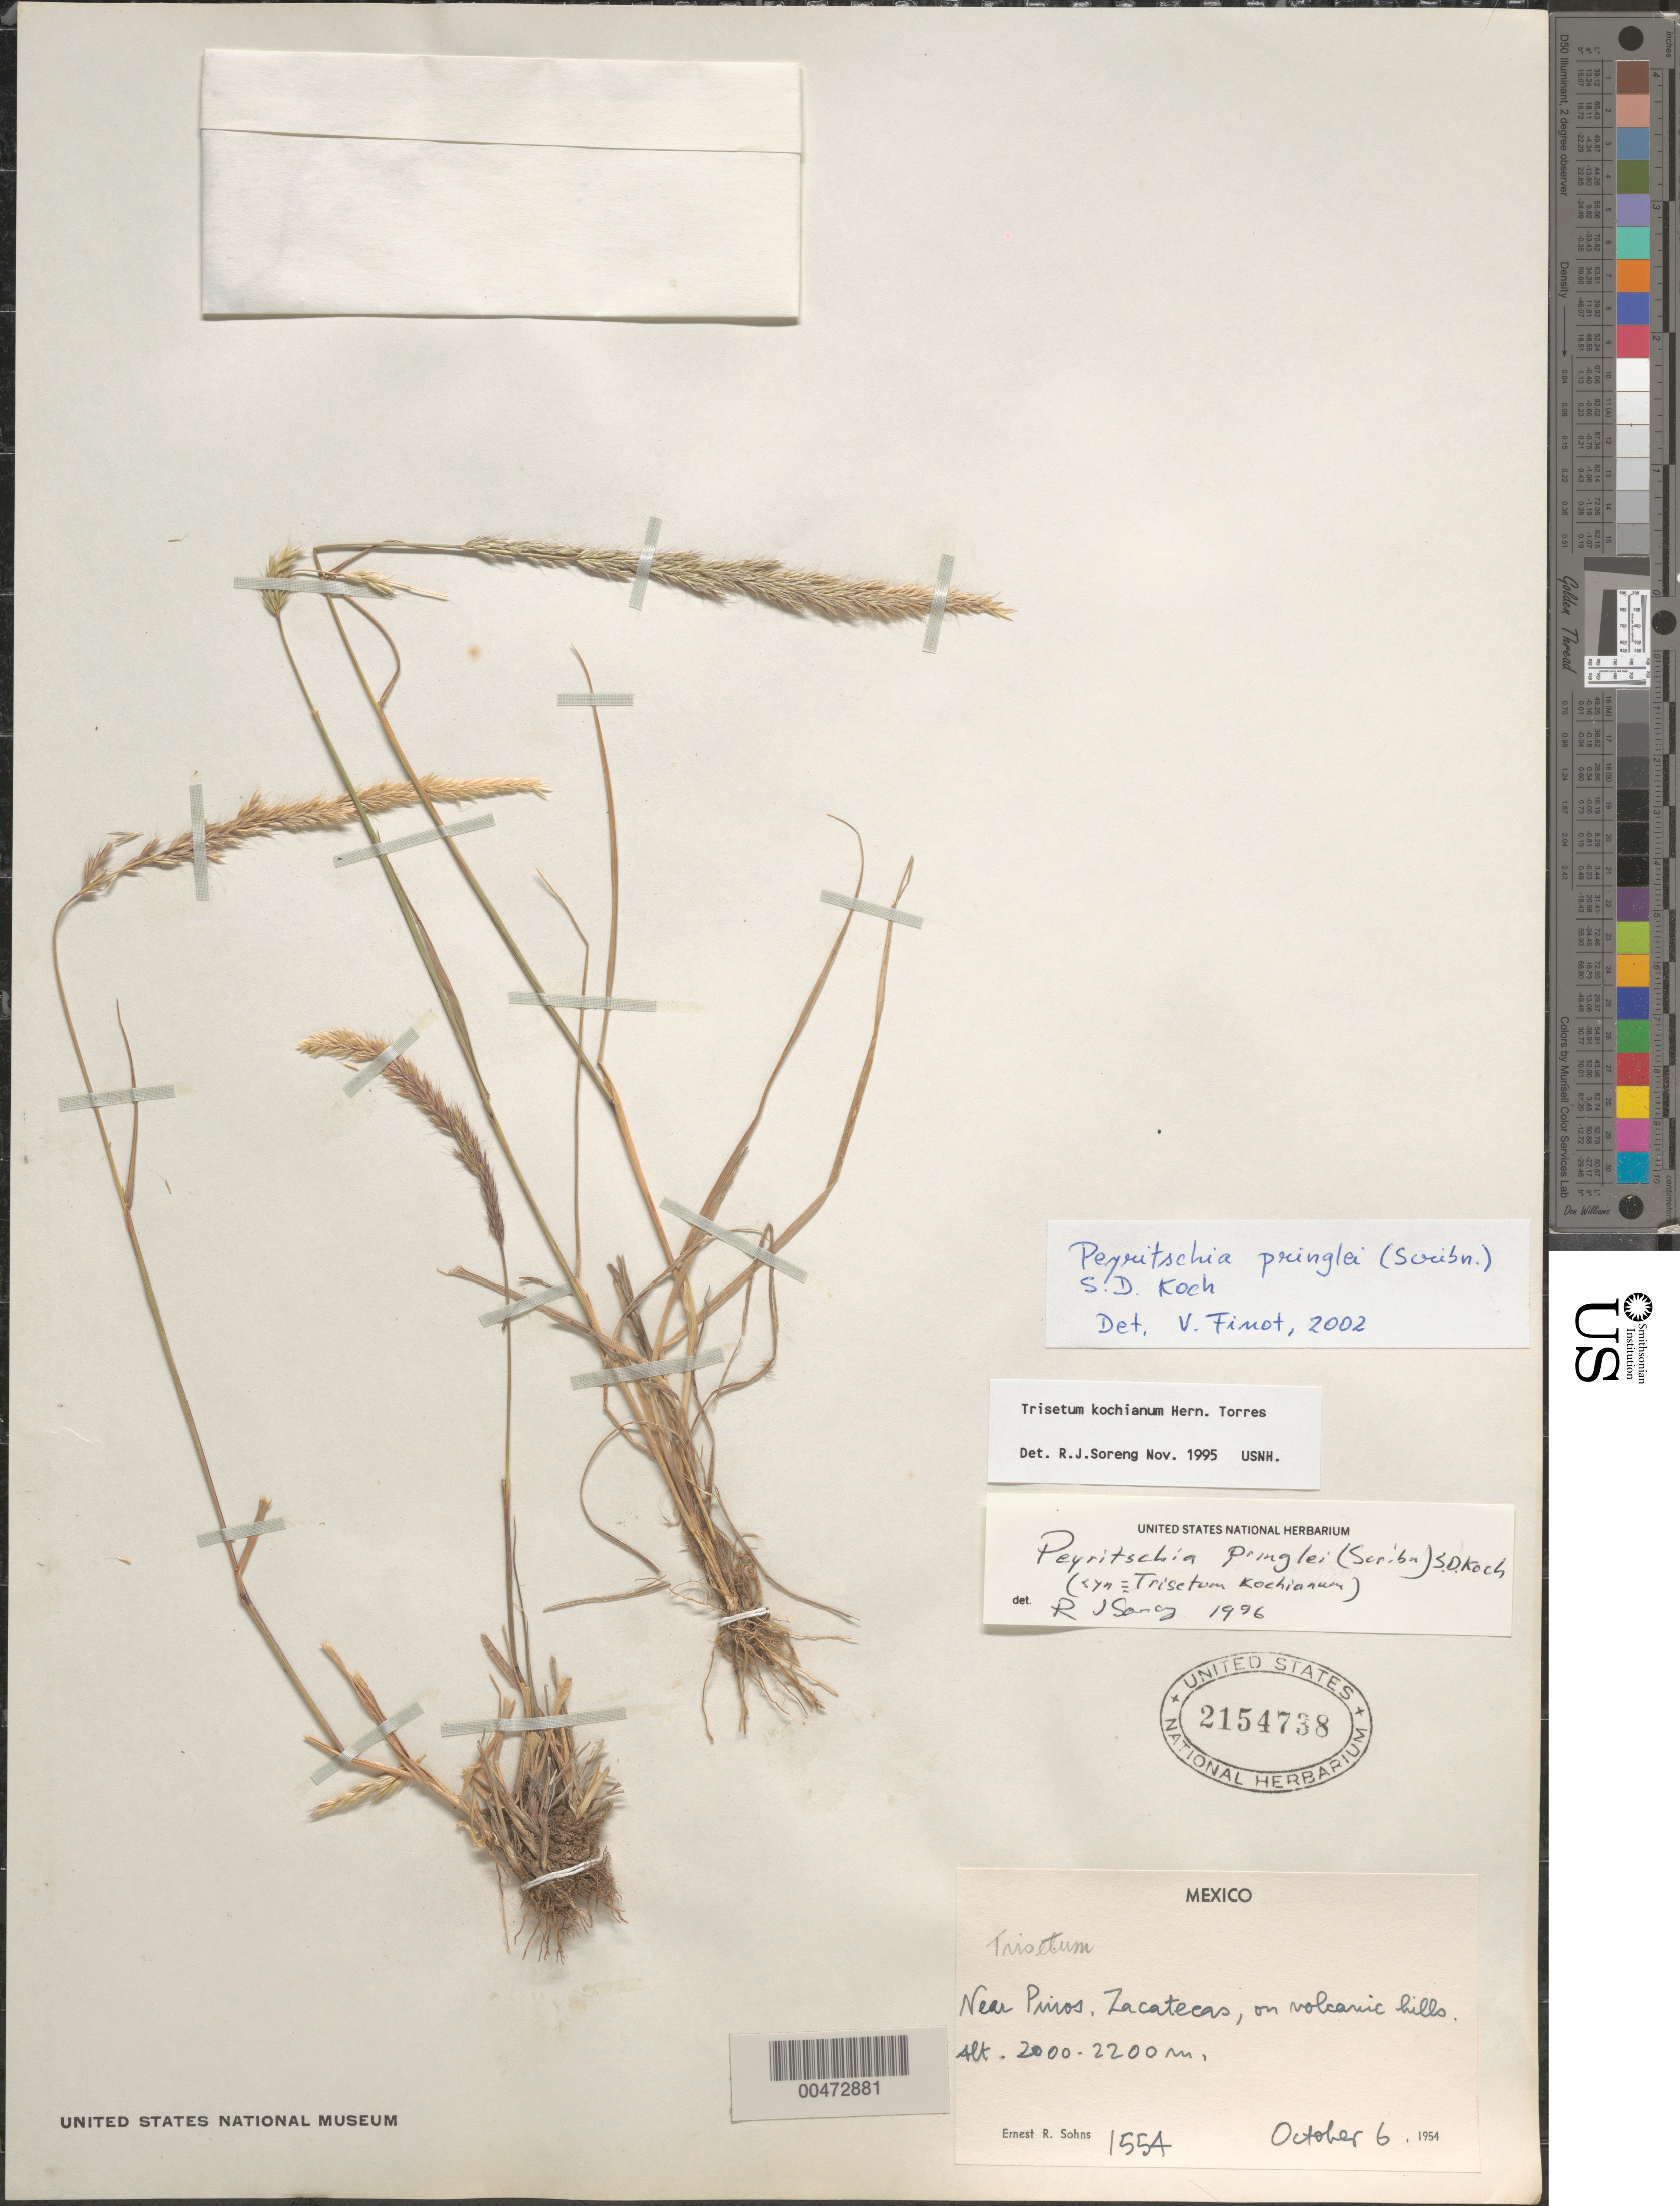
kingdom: Plantae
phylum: Tracheophyta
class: Liliopsida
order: Poales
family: Poaceae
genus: Peyritschia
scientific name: Peyritschia pringlei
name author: (Scribn.) S.D. Koch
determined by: Finot, V. L.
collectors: E. R. Sohns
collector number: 1554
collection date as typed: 6 Oct 1954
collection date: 1954-10-06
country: Mexico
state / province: Zacatecas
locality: Near Pinos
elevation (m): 2000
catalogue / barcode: US 2154738